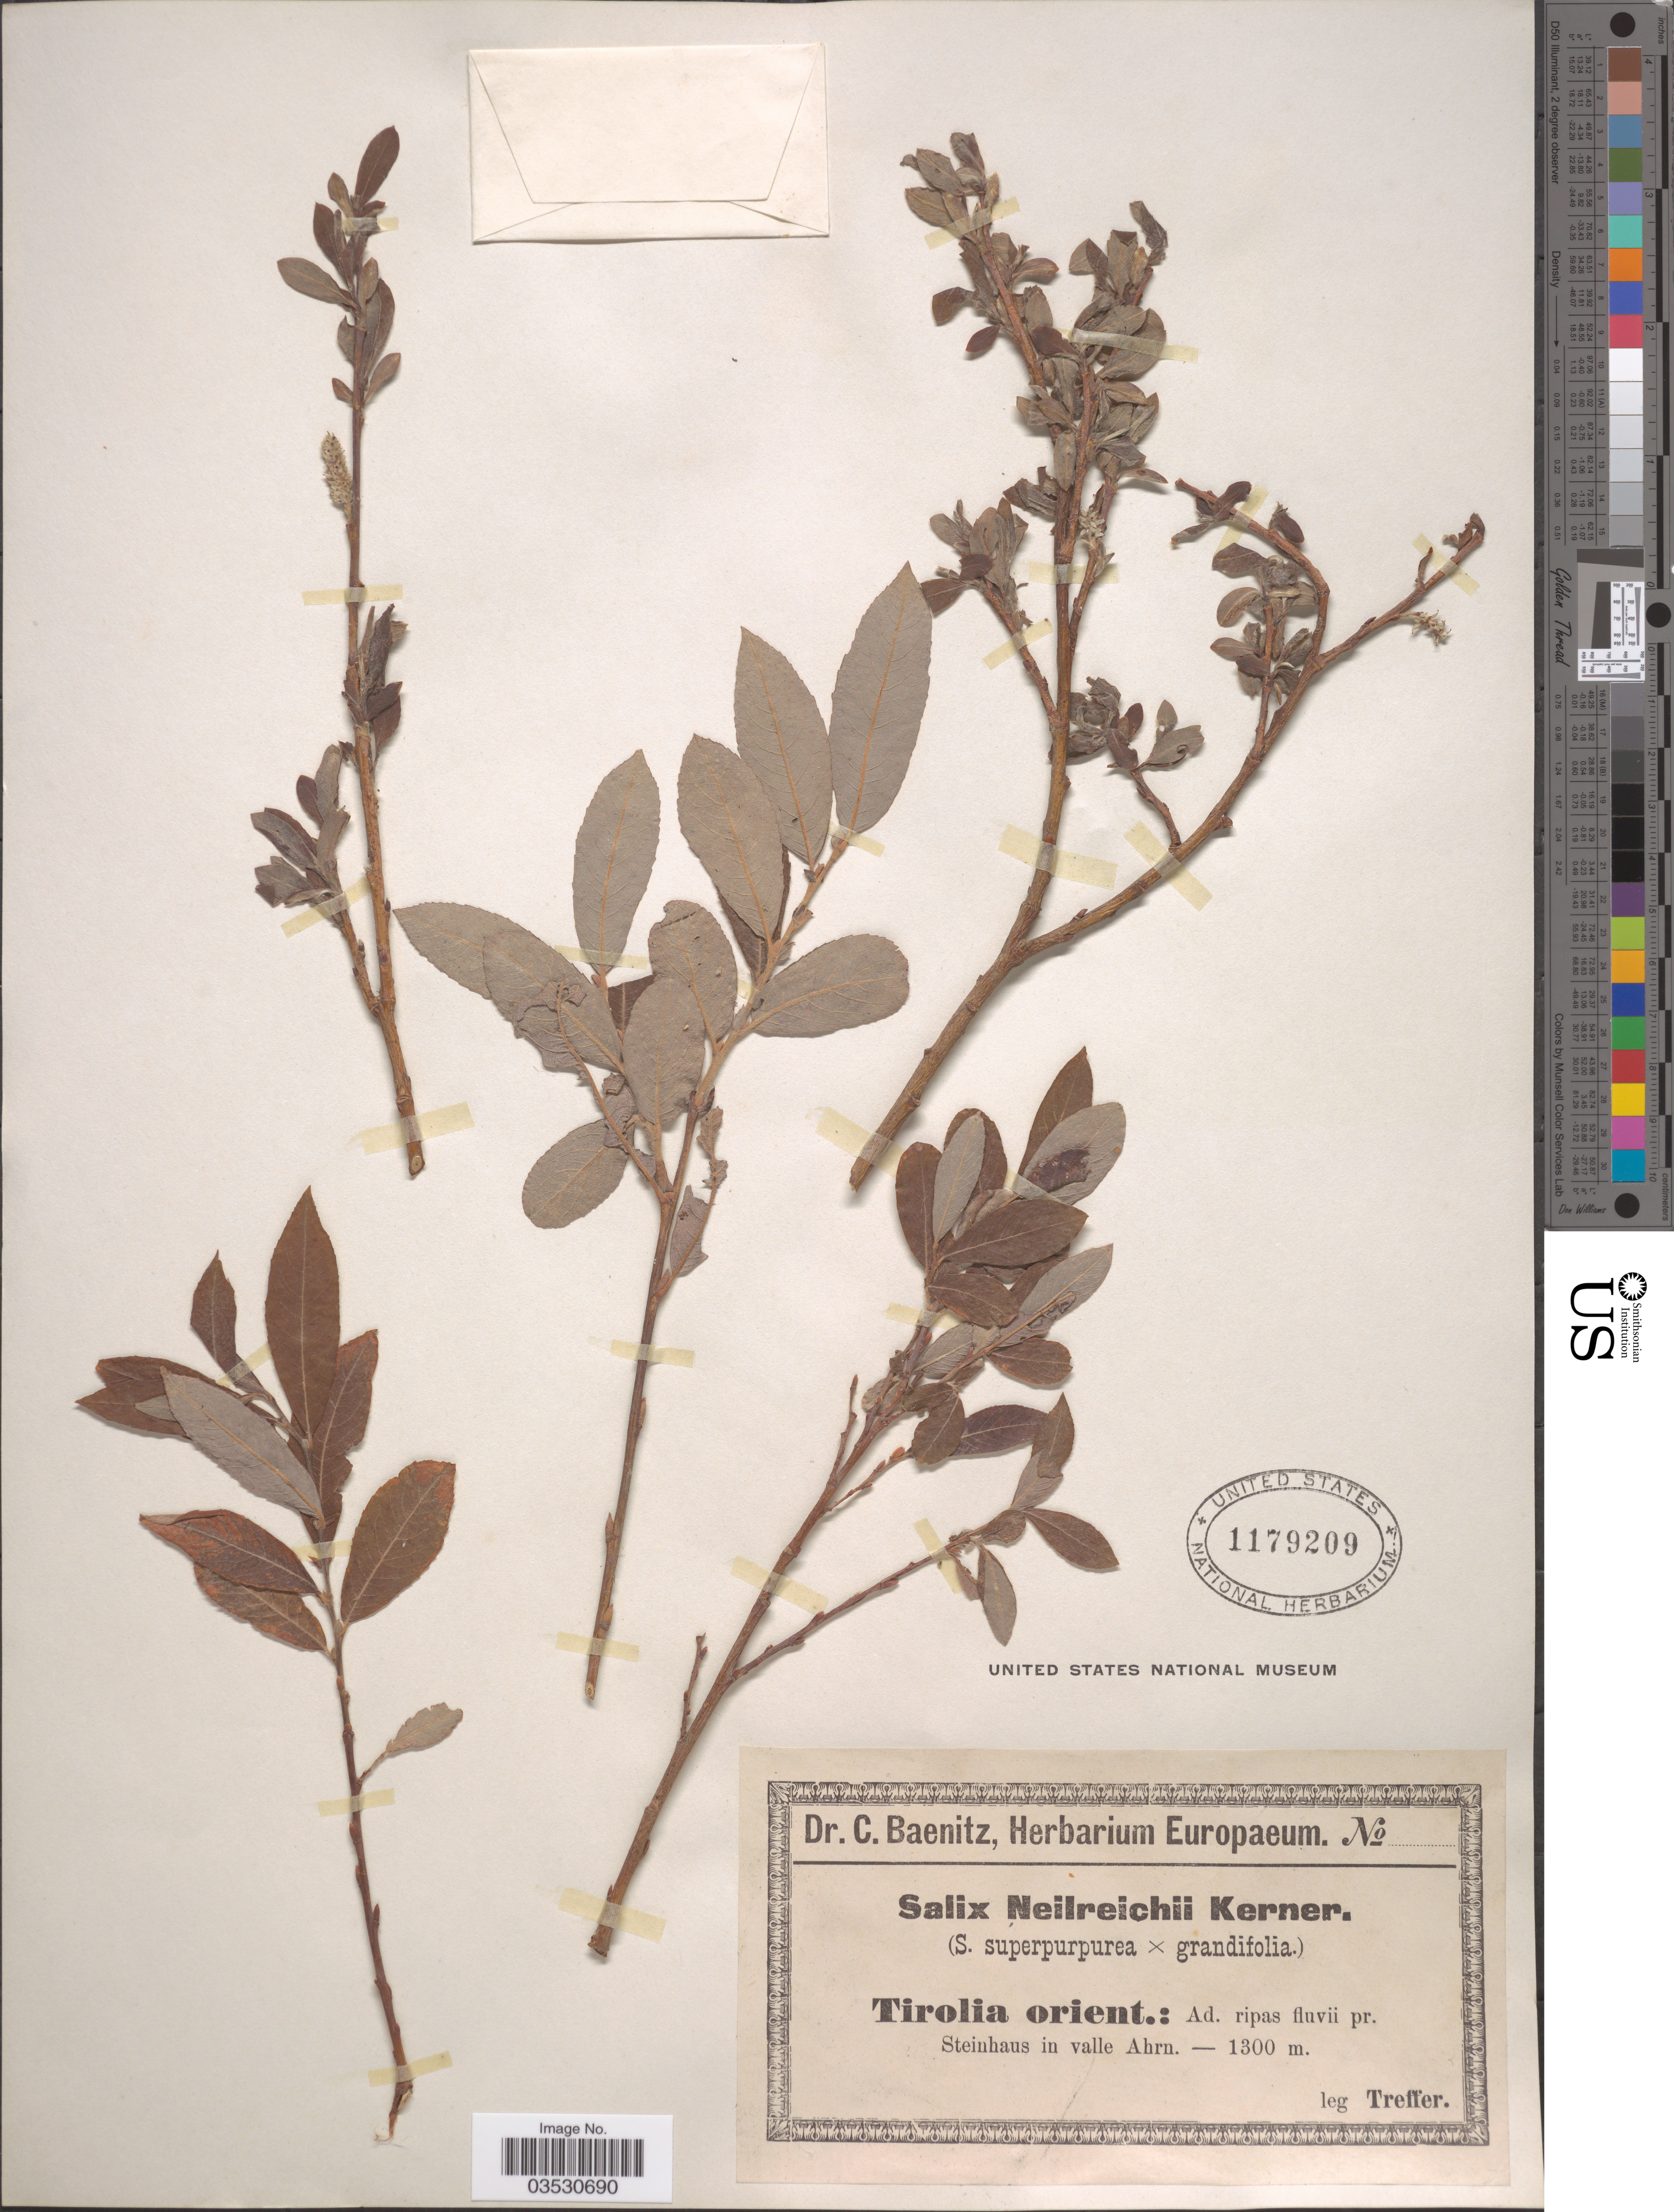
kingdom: Plantae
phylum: Tracheophyta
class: Magnoliopsida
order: Malpighiales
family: Salicaceae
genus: Salix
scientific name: Salix neilreichii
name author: A. Kern.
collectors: Treffer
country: Italy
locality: Tirolia orient.: Ad. ripas fluvii pr. Steinhaus in valle Ahrn.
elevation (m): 1300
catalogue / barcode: US 1179209